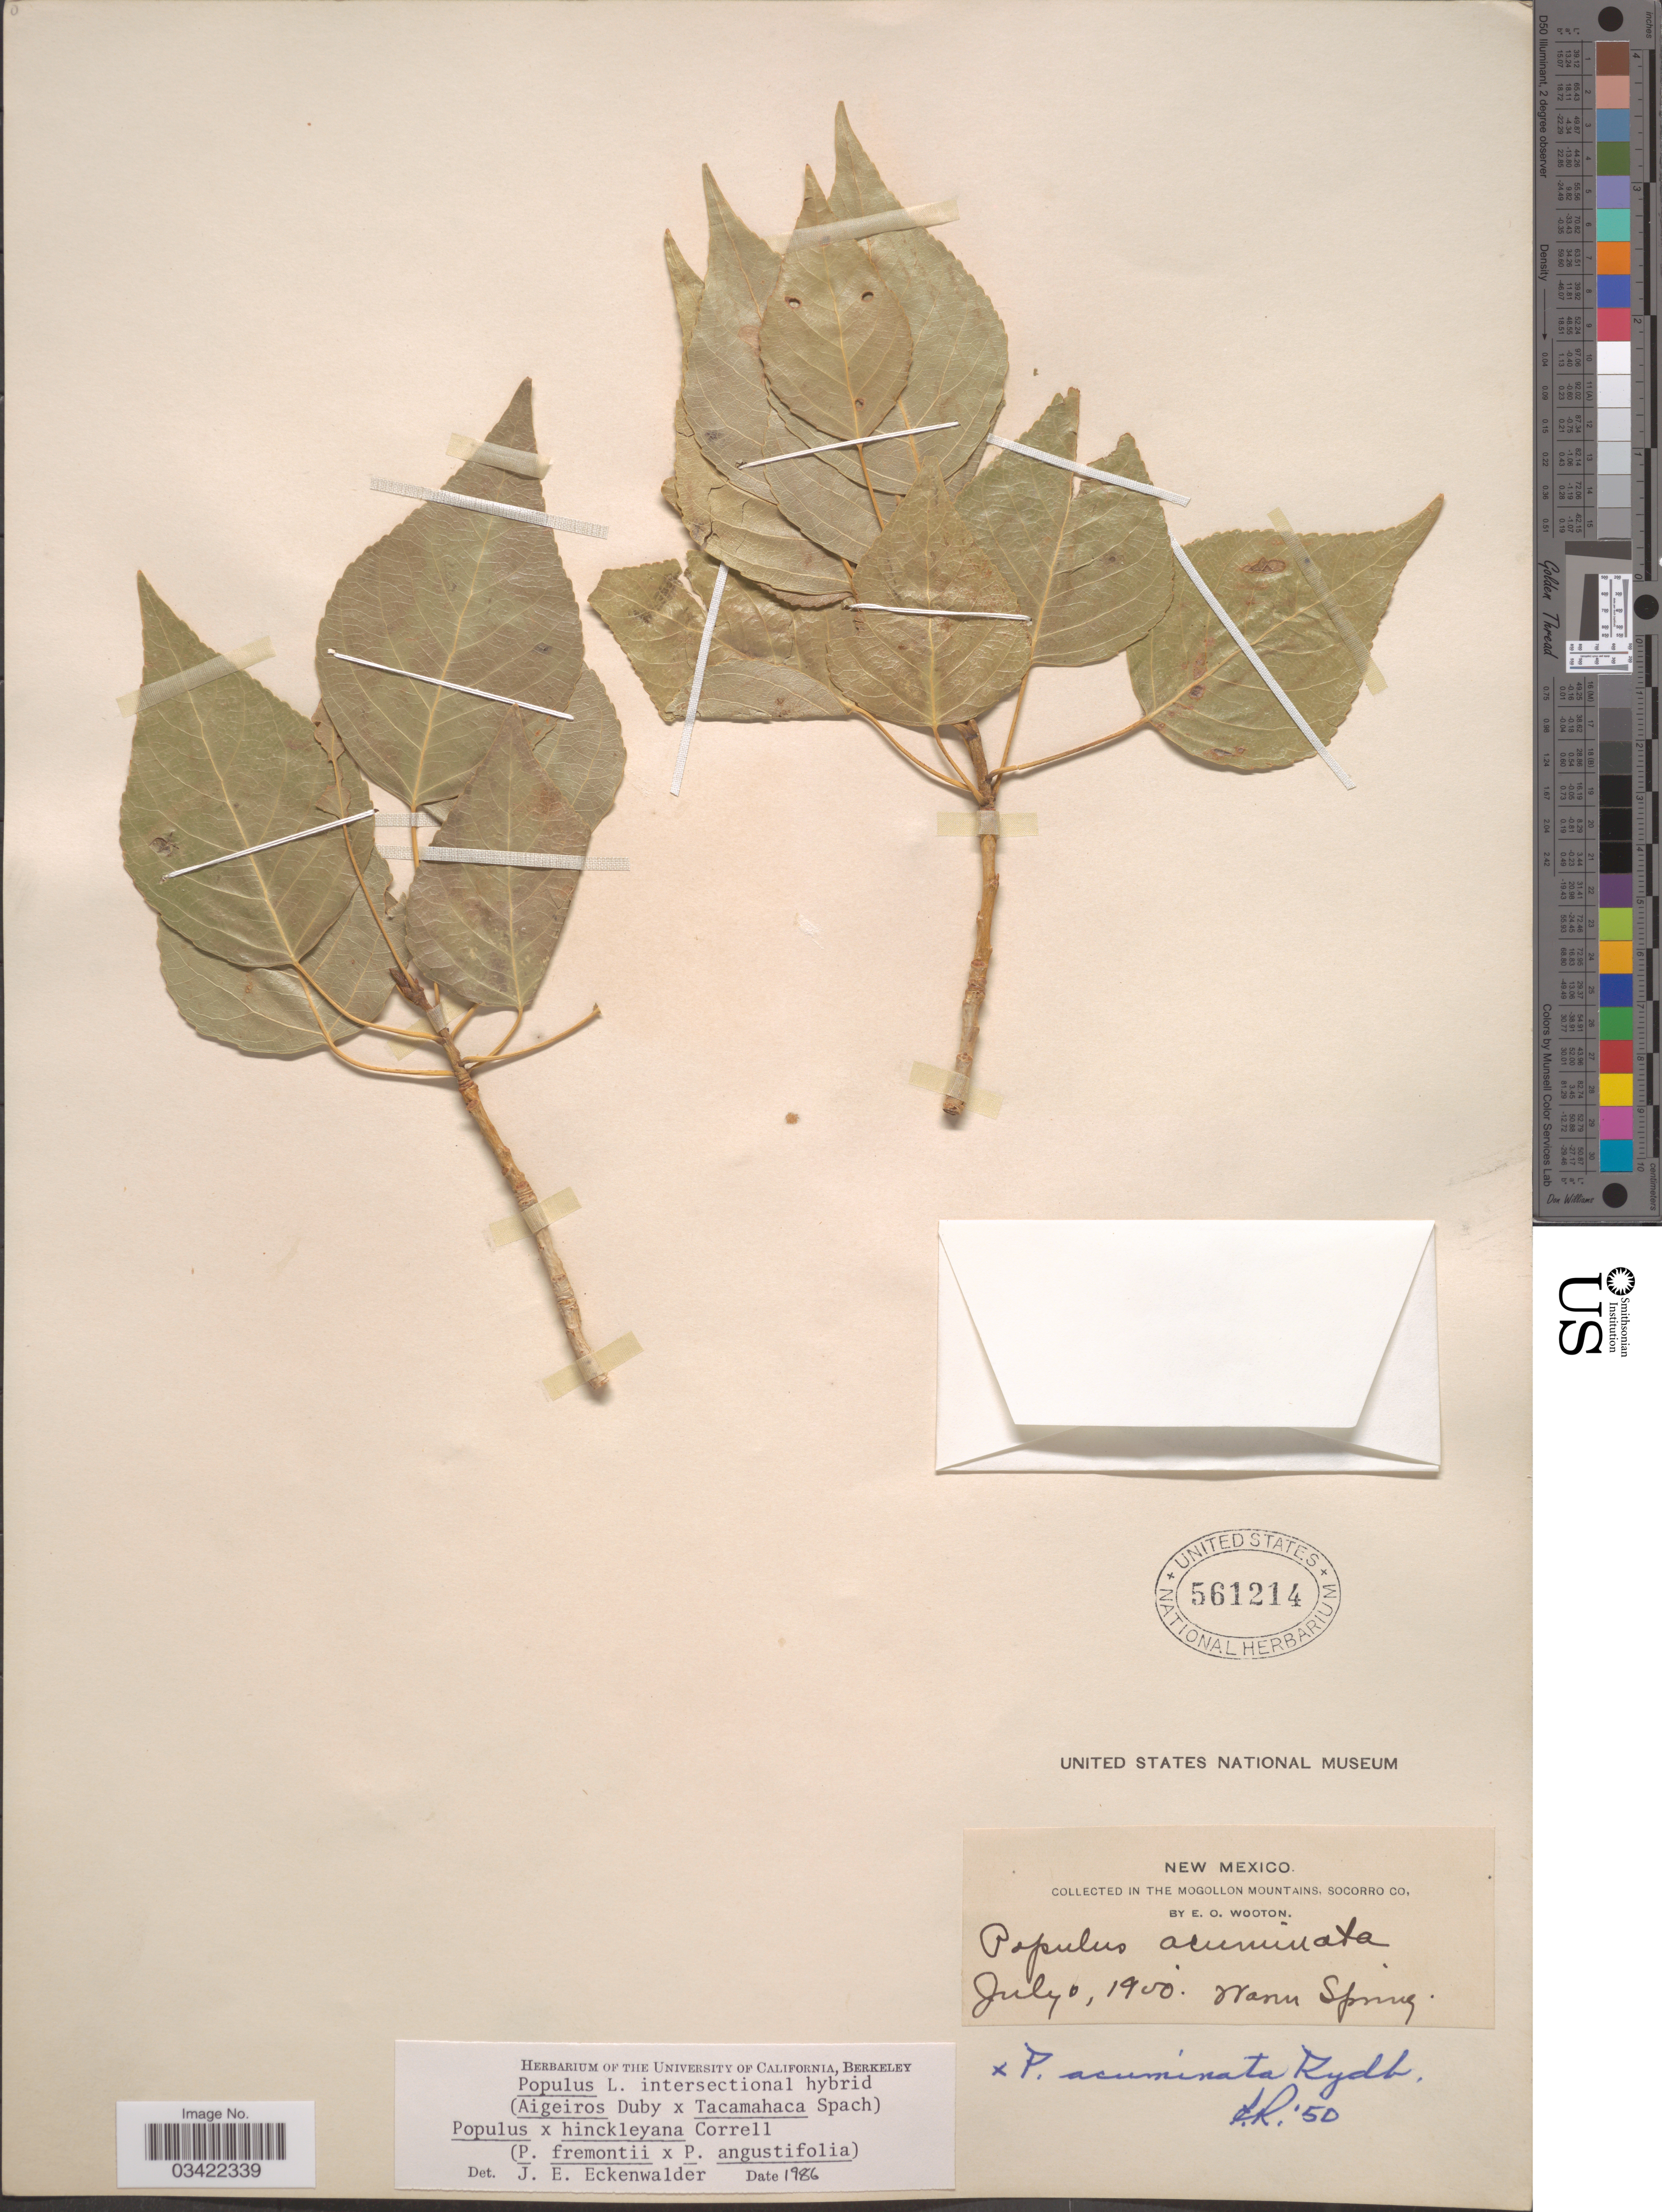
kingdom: Plantae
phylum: Tracheophyta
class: Magnoliopsida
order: Malpighiales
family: Salicaceae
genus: Populus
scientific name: Populus x hinckleyana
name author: Correll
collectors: E. O. Wooton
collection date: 1900-07-06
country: United States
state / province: New Mexico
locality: In the Mogollon Mountains, Socorro Co. Warm Spring.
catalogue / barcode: US 561214